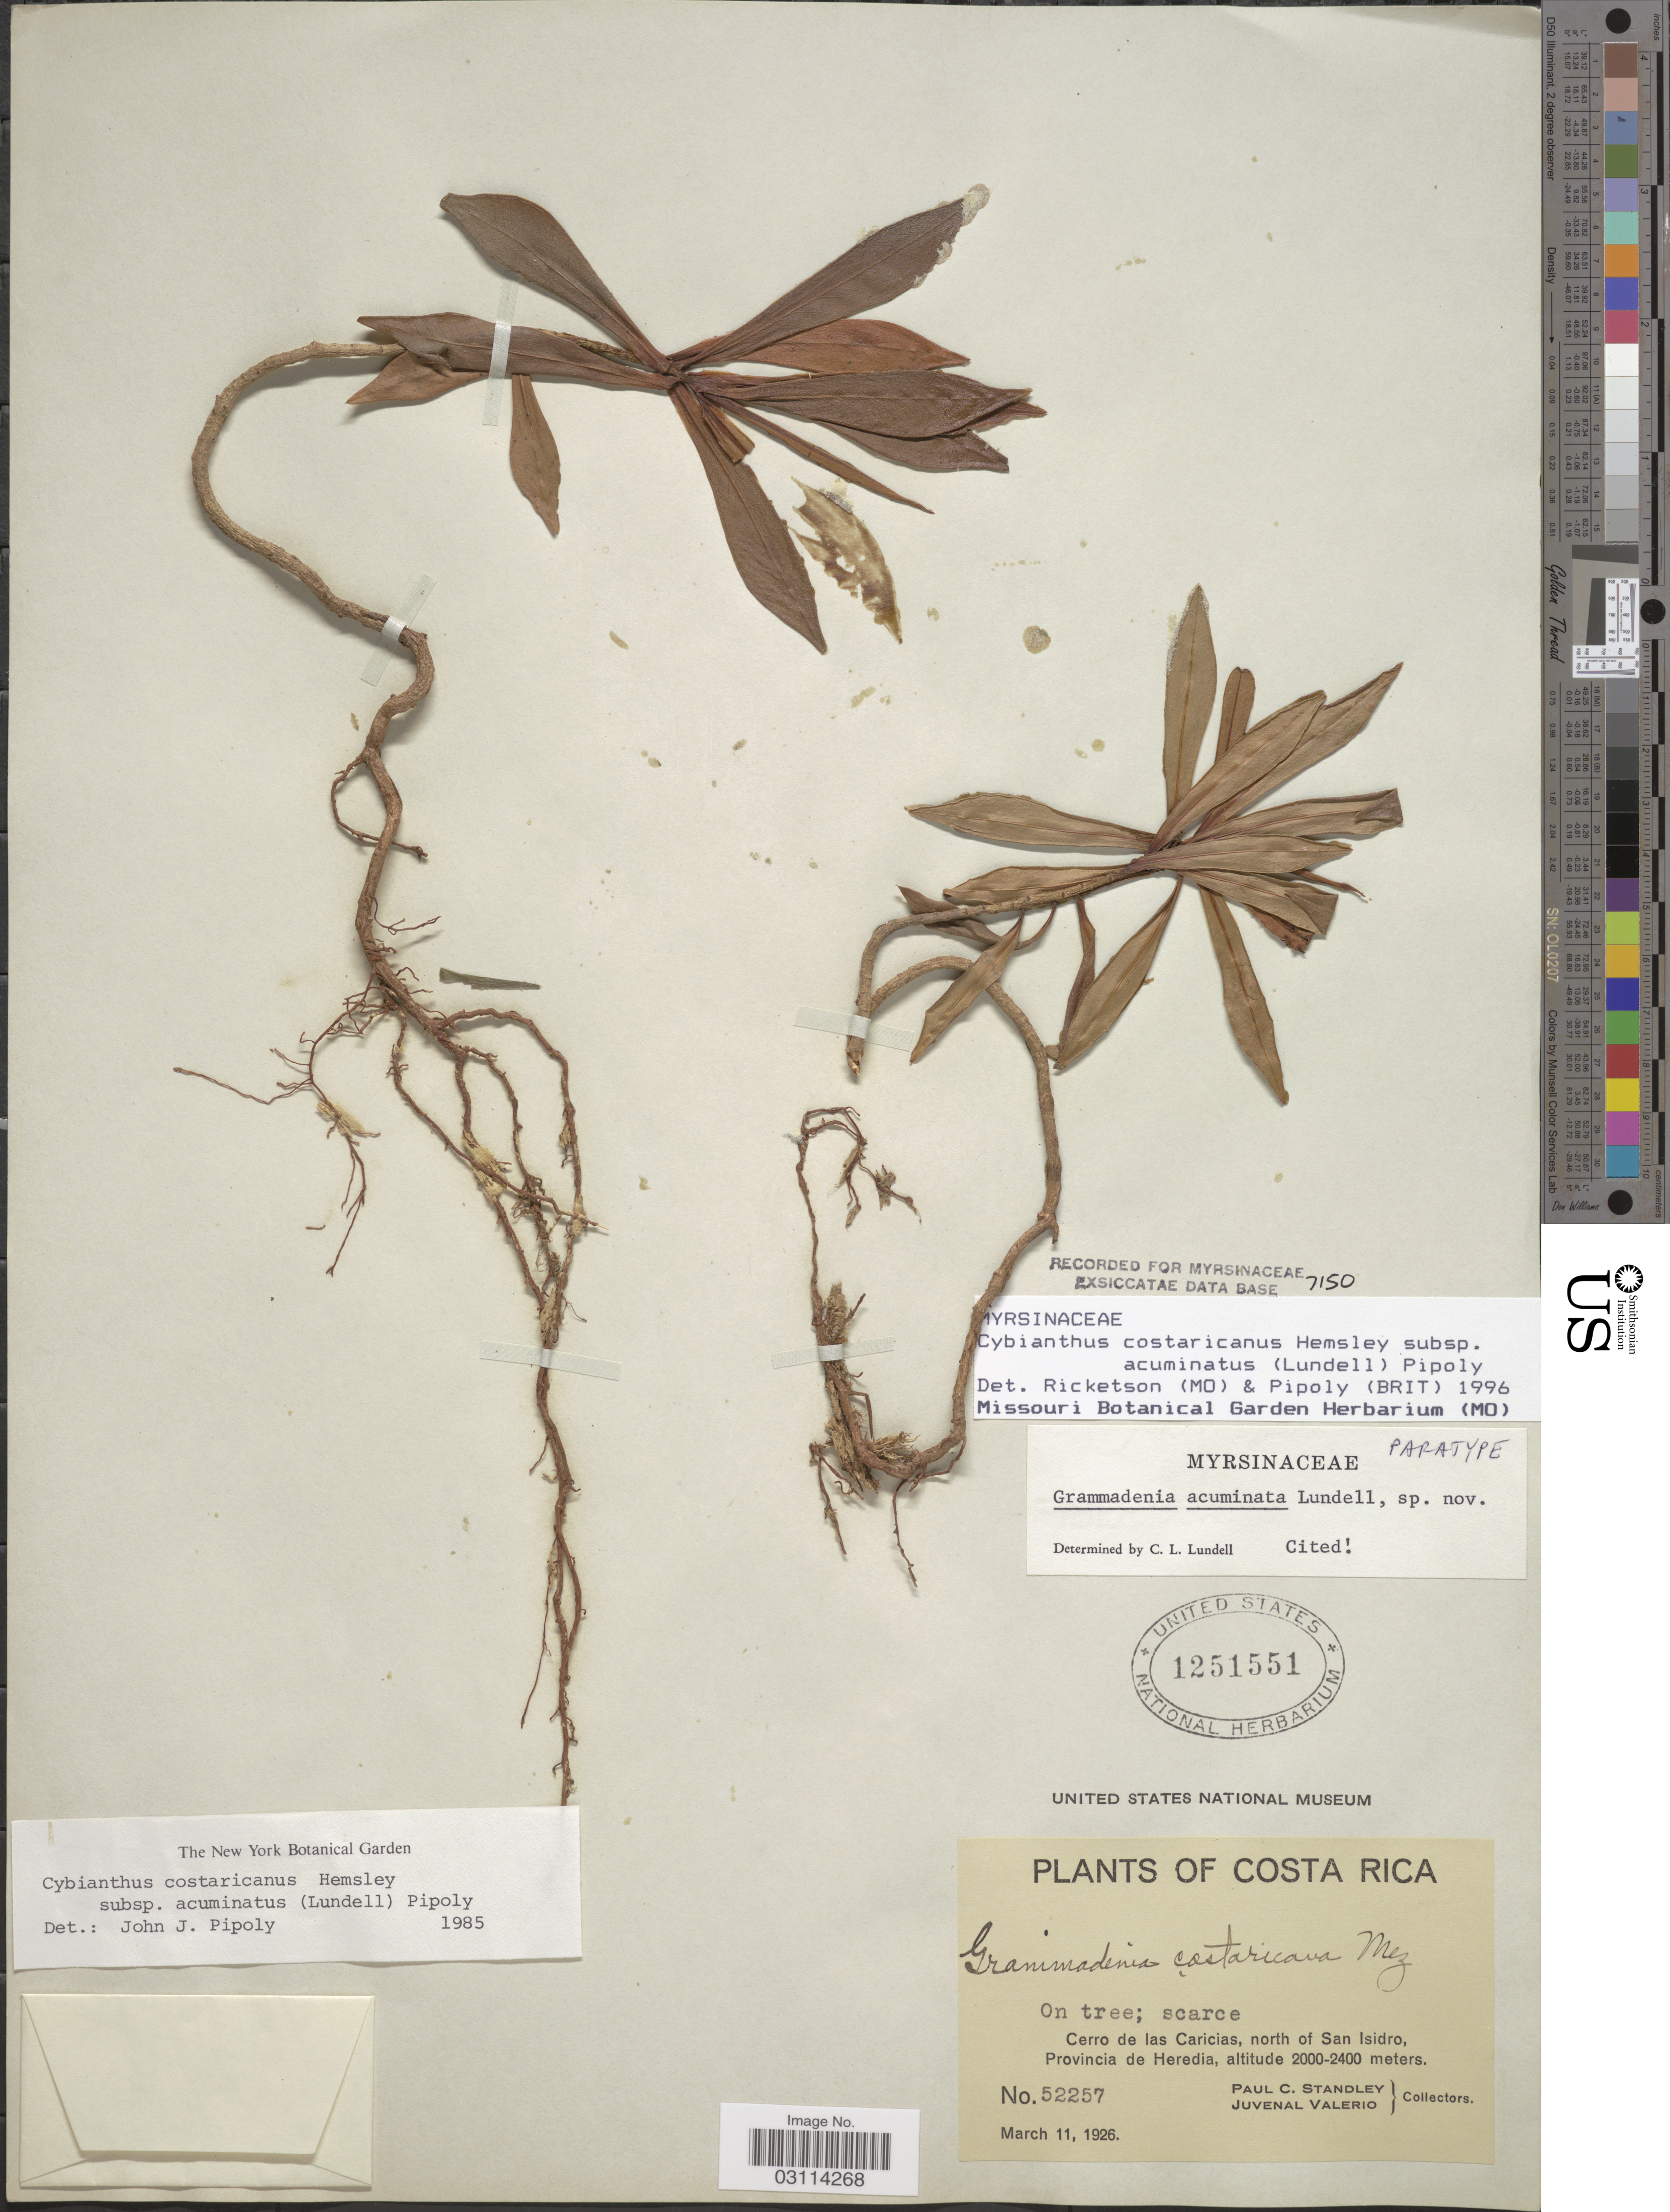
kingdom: Plantae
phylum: Tracheophyta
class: Magnoliopsida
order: Ericales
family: Primulaceae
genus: Cybianthus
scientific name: Cybianthus costaricanus subsp. acuminatus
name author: (Lundell) Pipoly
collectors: P. C. Standley & J. Valerio R.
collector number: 52257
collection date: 1926-03-11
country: Costa Rica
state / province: Heredia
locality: Cerro de las Caricias, north of San Isidro.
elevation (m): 2000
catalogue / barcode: US 1251551